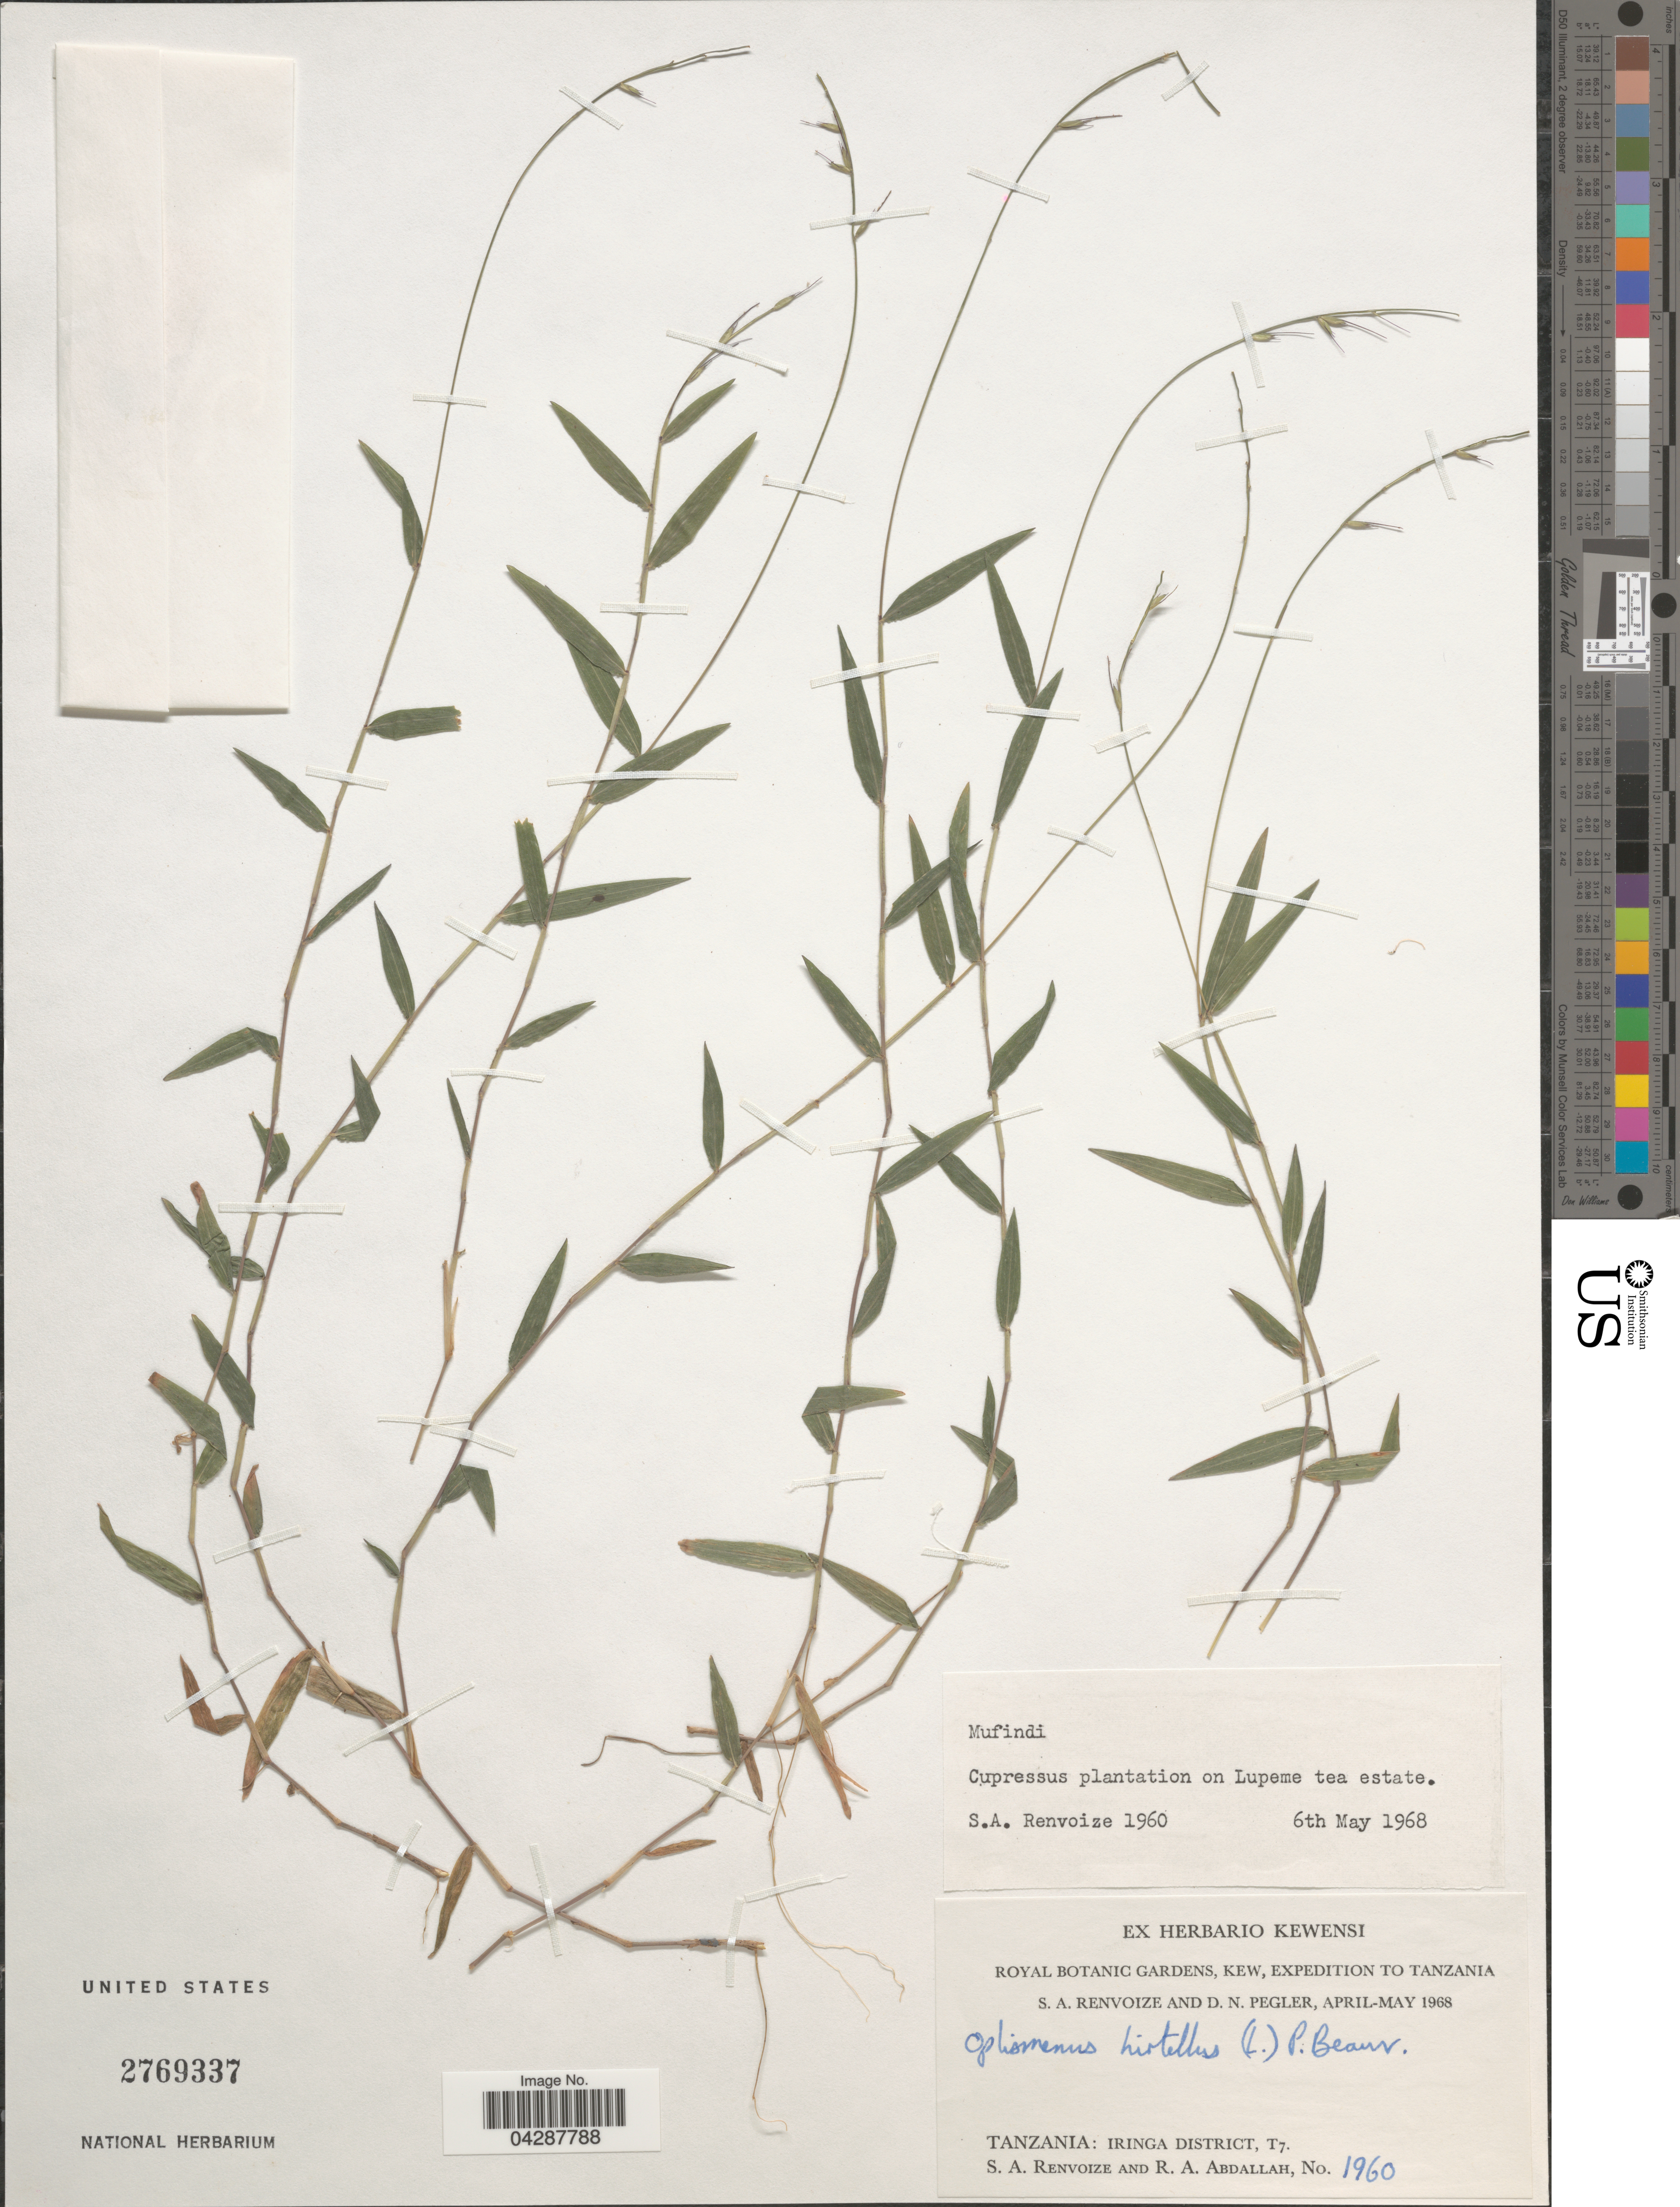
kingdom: Plantae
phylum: Tracheophyta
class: Liliopsida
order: Poales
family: Poaceae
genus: Oplismenus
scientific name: Oplismenus hirtellus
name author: (L.) P. Beauv.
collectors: S. A. Renvoize & R. Abdallah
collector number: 1960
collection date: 1968-05-06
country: Tanzania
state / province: Iringa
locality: Royal Botanic Gardens, Expedition to Tanzania. Iringa District, T7.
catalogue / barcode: US 2769337